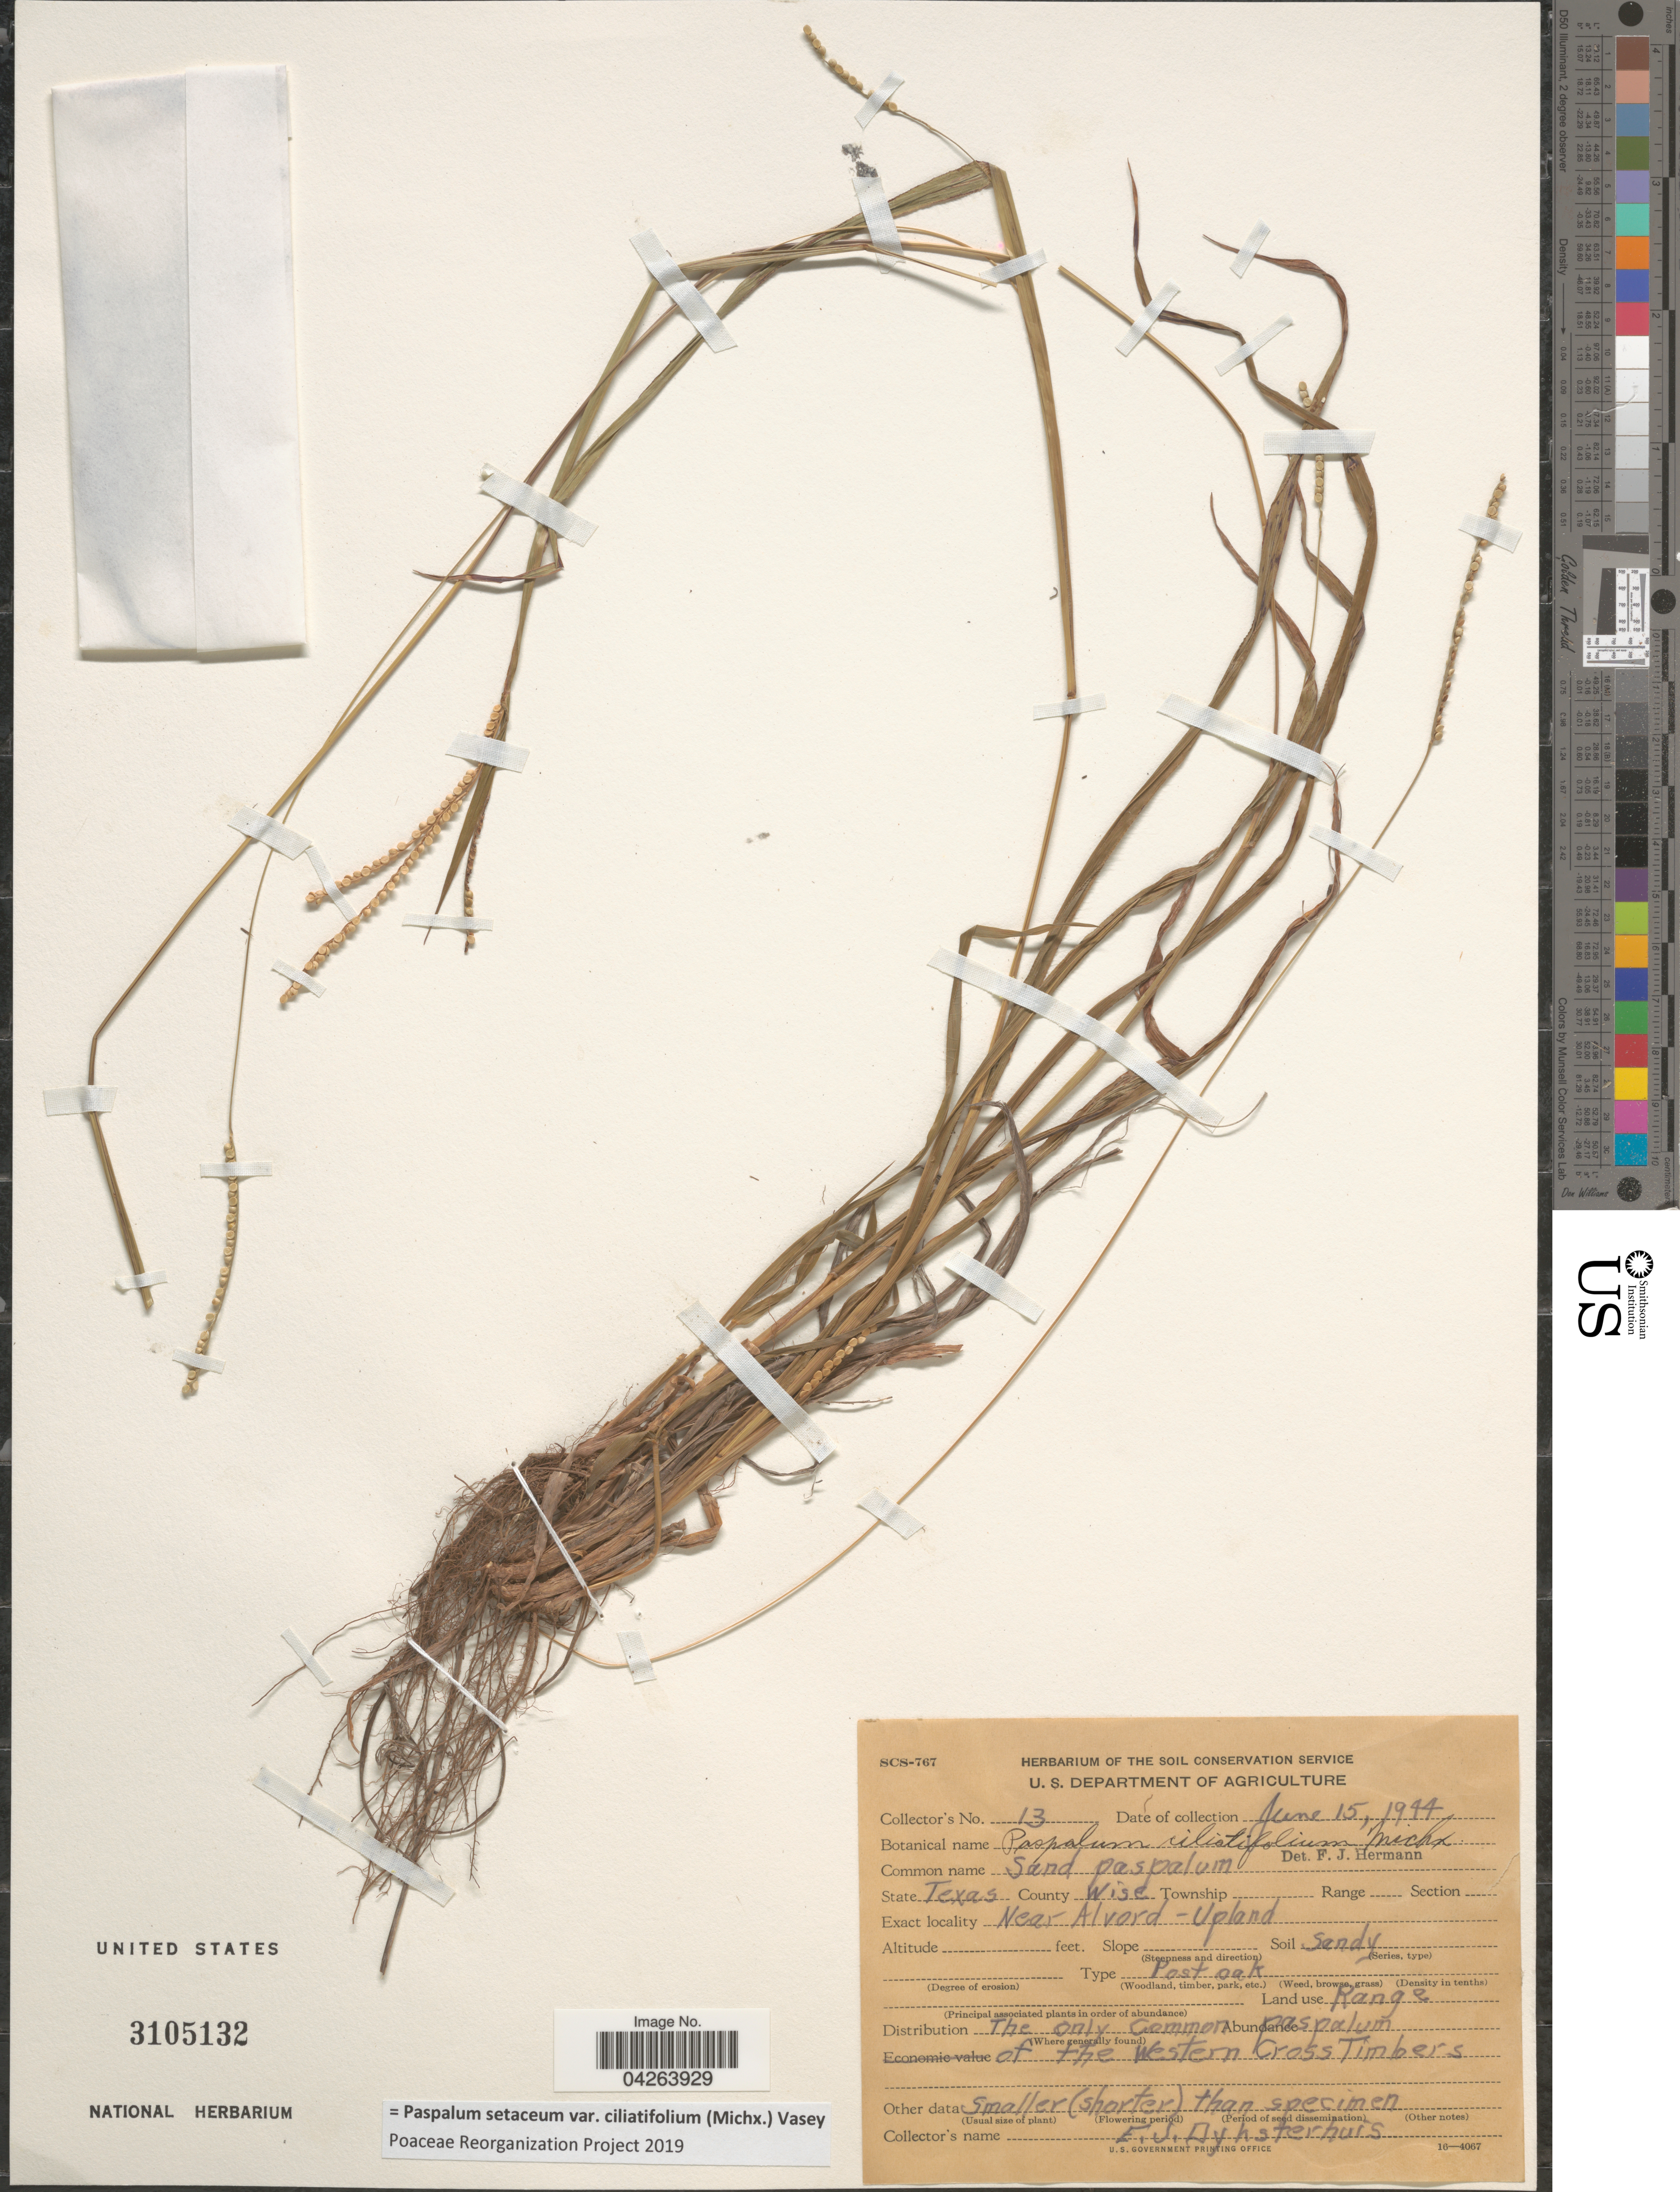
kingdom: Plantae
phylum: Tracheophyta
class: Liliopsida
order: Poales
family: Poaceae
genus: Paspalum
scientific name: Paspalum setaceum var. ciliatifolium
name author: (Michx.) Vasey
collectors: E. Dyksterhuis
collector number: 13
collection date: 1944-06-15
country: United States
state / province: Texas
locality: County Wisc. Near Alvord-Upland.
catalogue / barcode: US 3105132